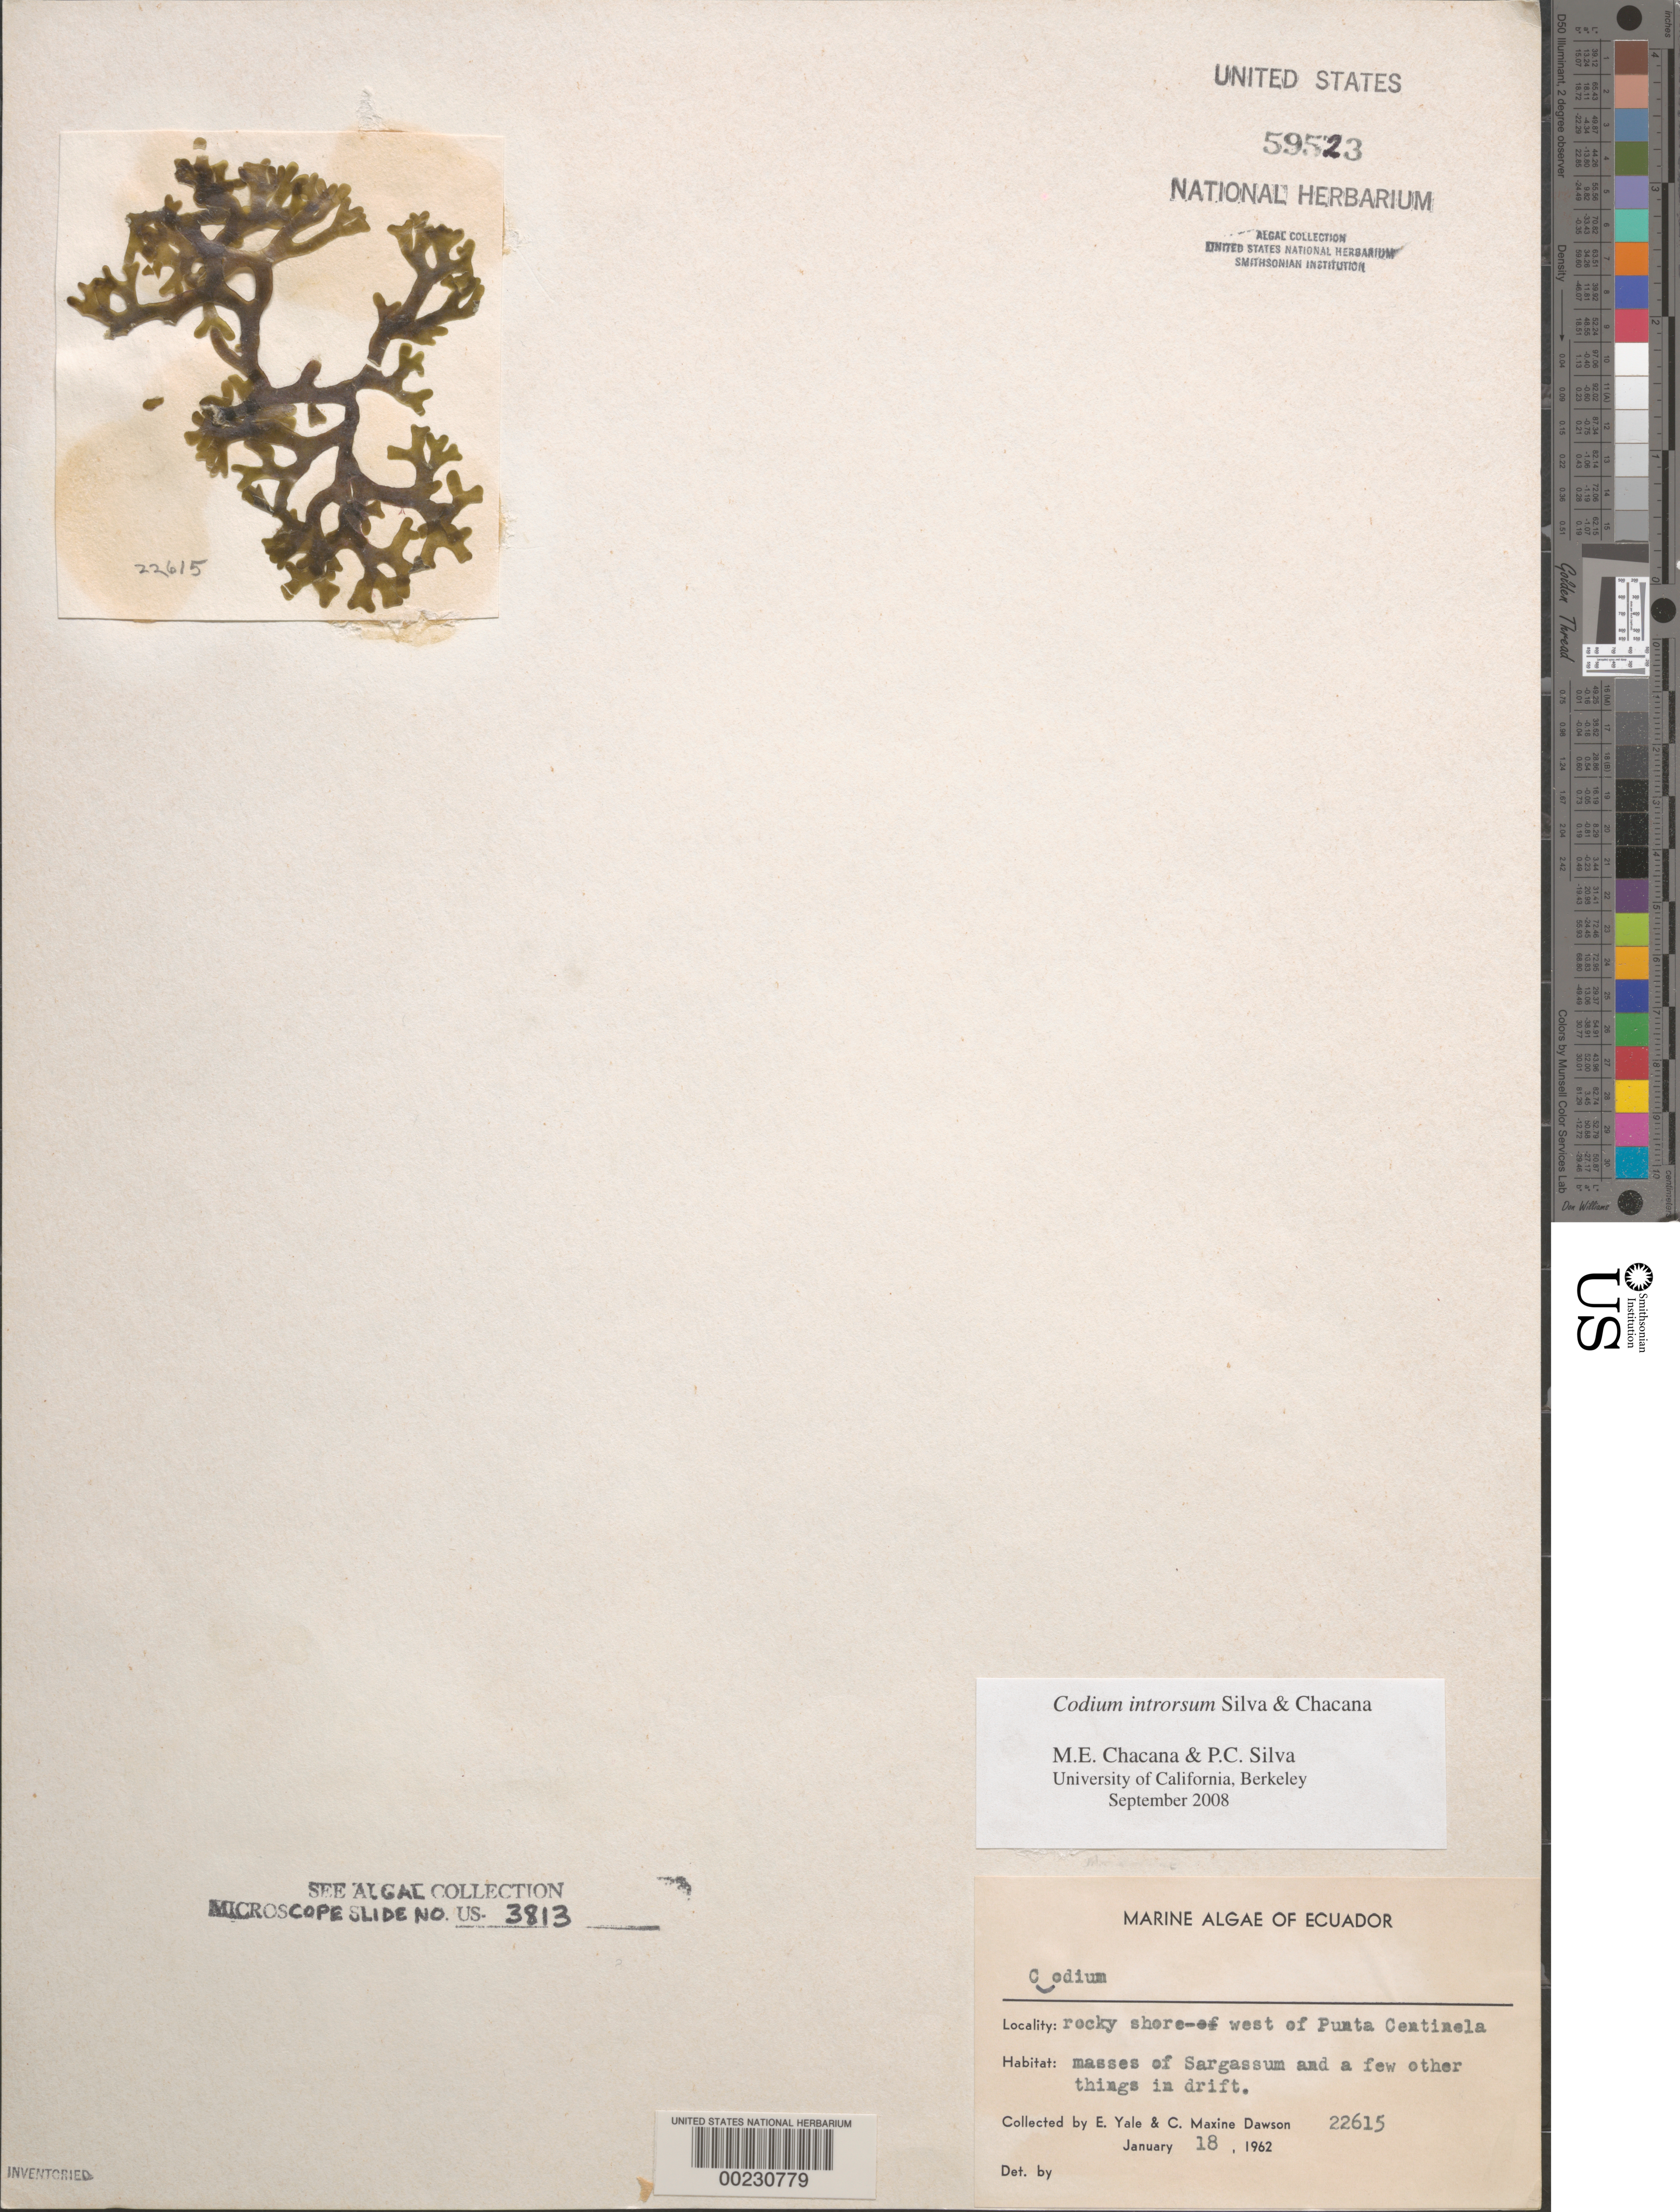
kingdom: Plantae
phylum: Chlorophyta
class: Ulvophyceae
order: Bryopsidales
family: Codiaceae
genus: Codium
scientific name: Codium introrsum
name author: P.C. Silva & Chacana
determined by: Chacana, M. E.; Silva, P. C.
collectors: E. Y. Dawson & C. M. Dawson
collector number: EYD 22615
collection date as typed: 18 Jan 1962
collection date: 1962-01-18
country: Ecuador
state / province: Guayas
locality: West of Punta Centinela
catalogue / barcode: US 59523